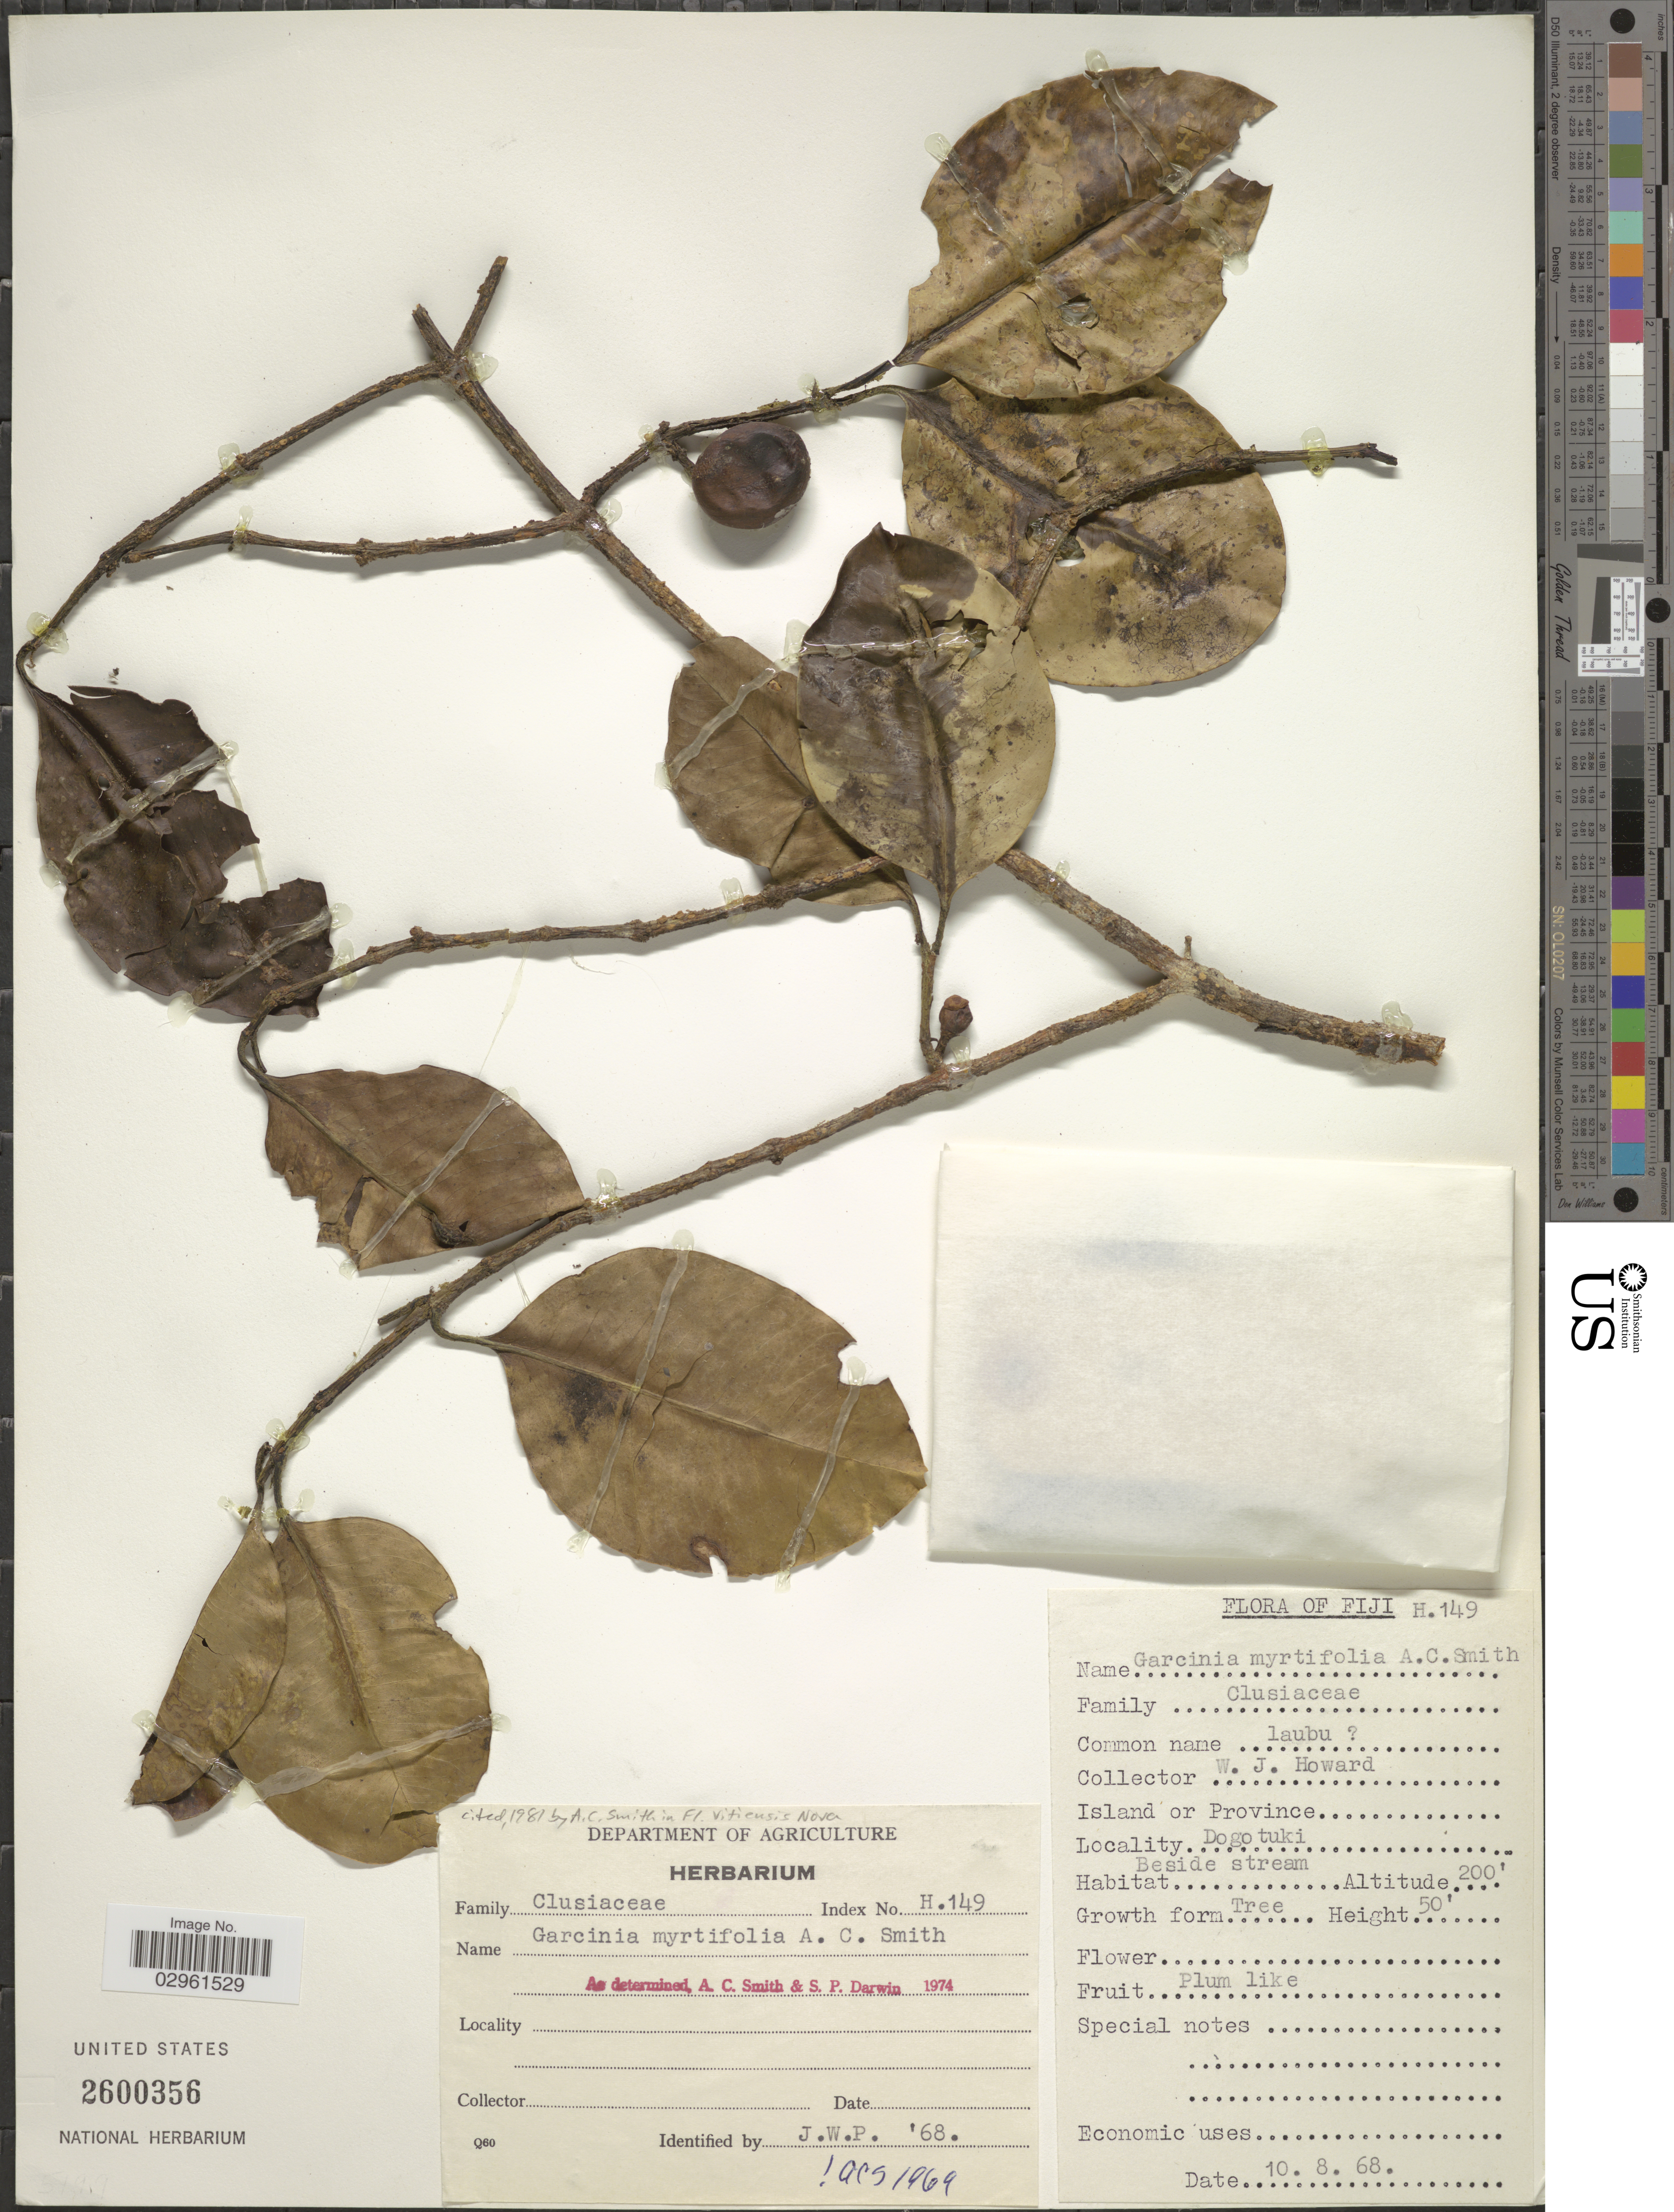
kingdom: Plantae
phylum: Tracheophyta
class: Magnoliopsida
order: Malpighiales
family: Clusiaceae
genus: Garcinia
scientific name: Garcinia myrtifolia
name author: A.C. Sm.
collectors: W. J. Howard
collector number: H149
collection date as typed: Transcribed d/m/y: 10/8/68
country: Fiji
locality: Dogotuki.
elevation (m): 61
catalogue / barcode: US 2600356